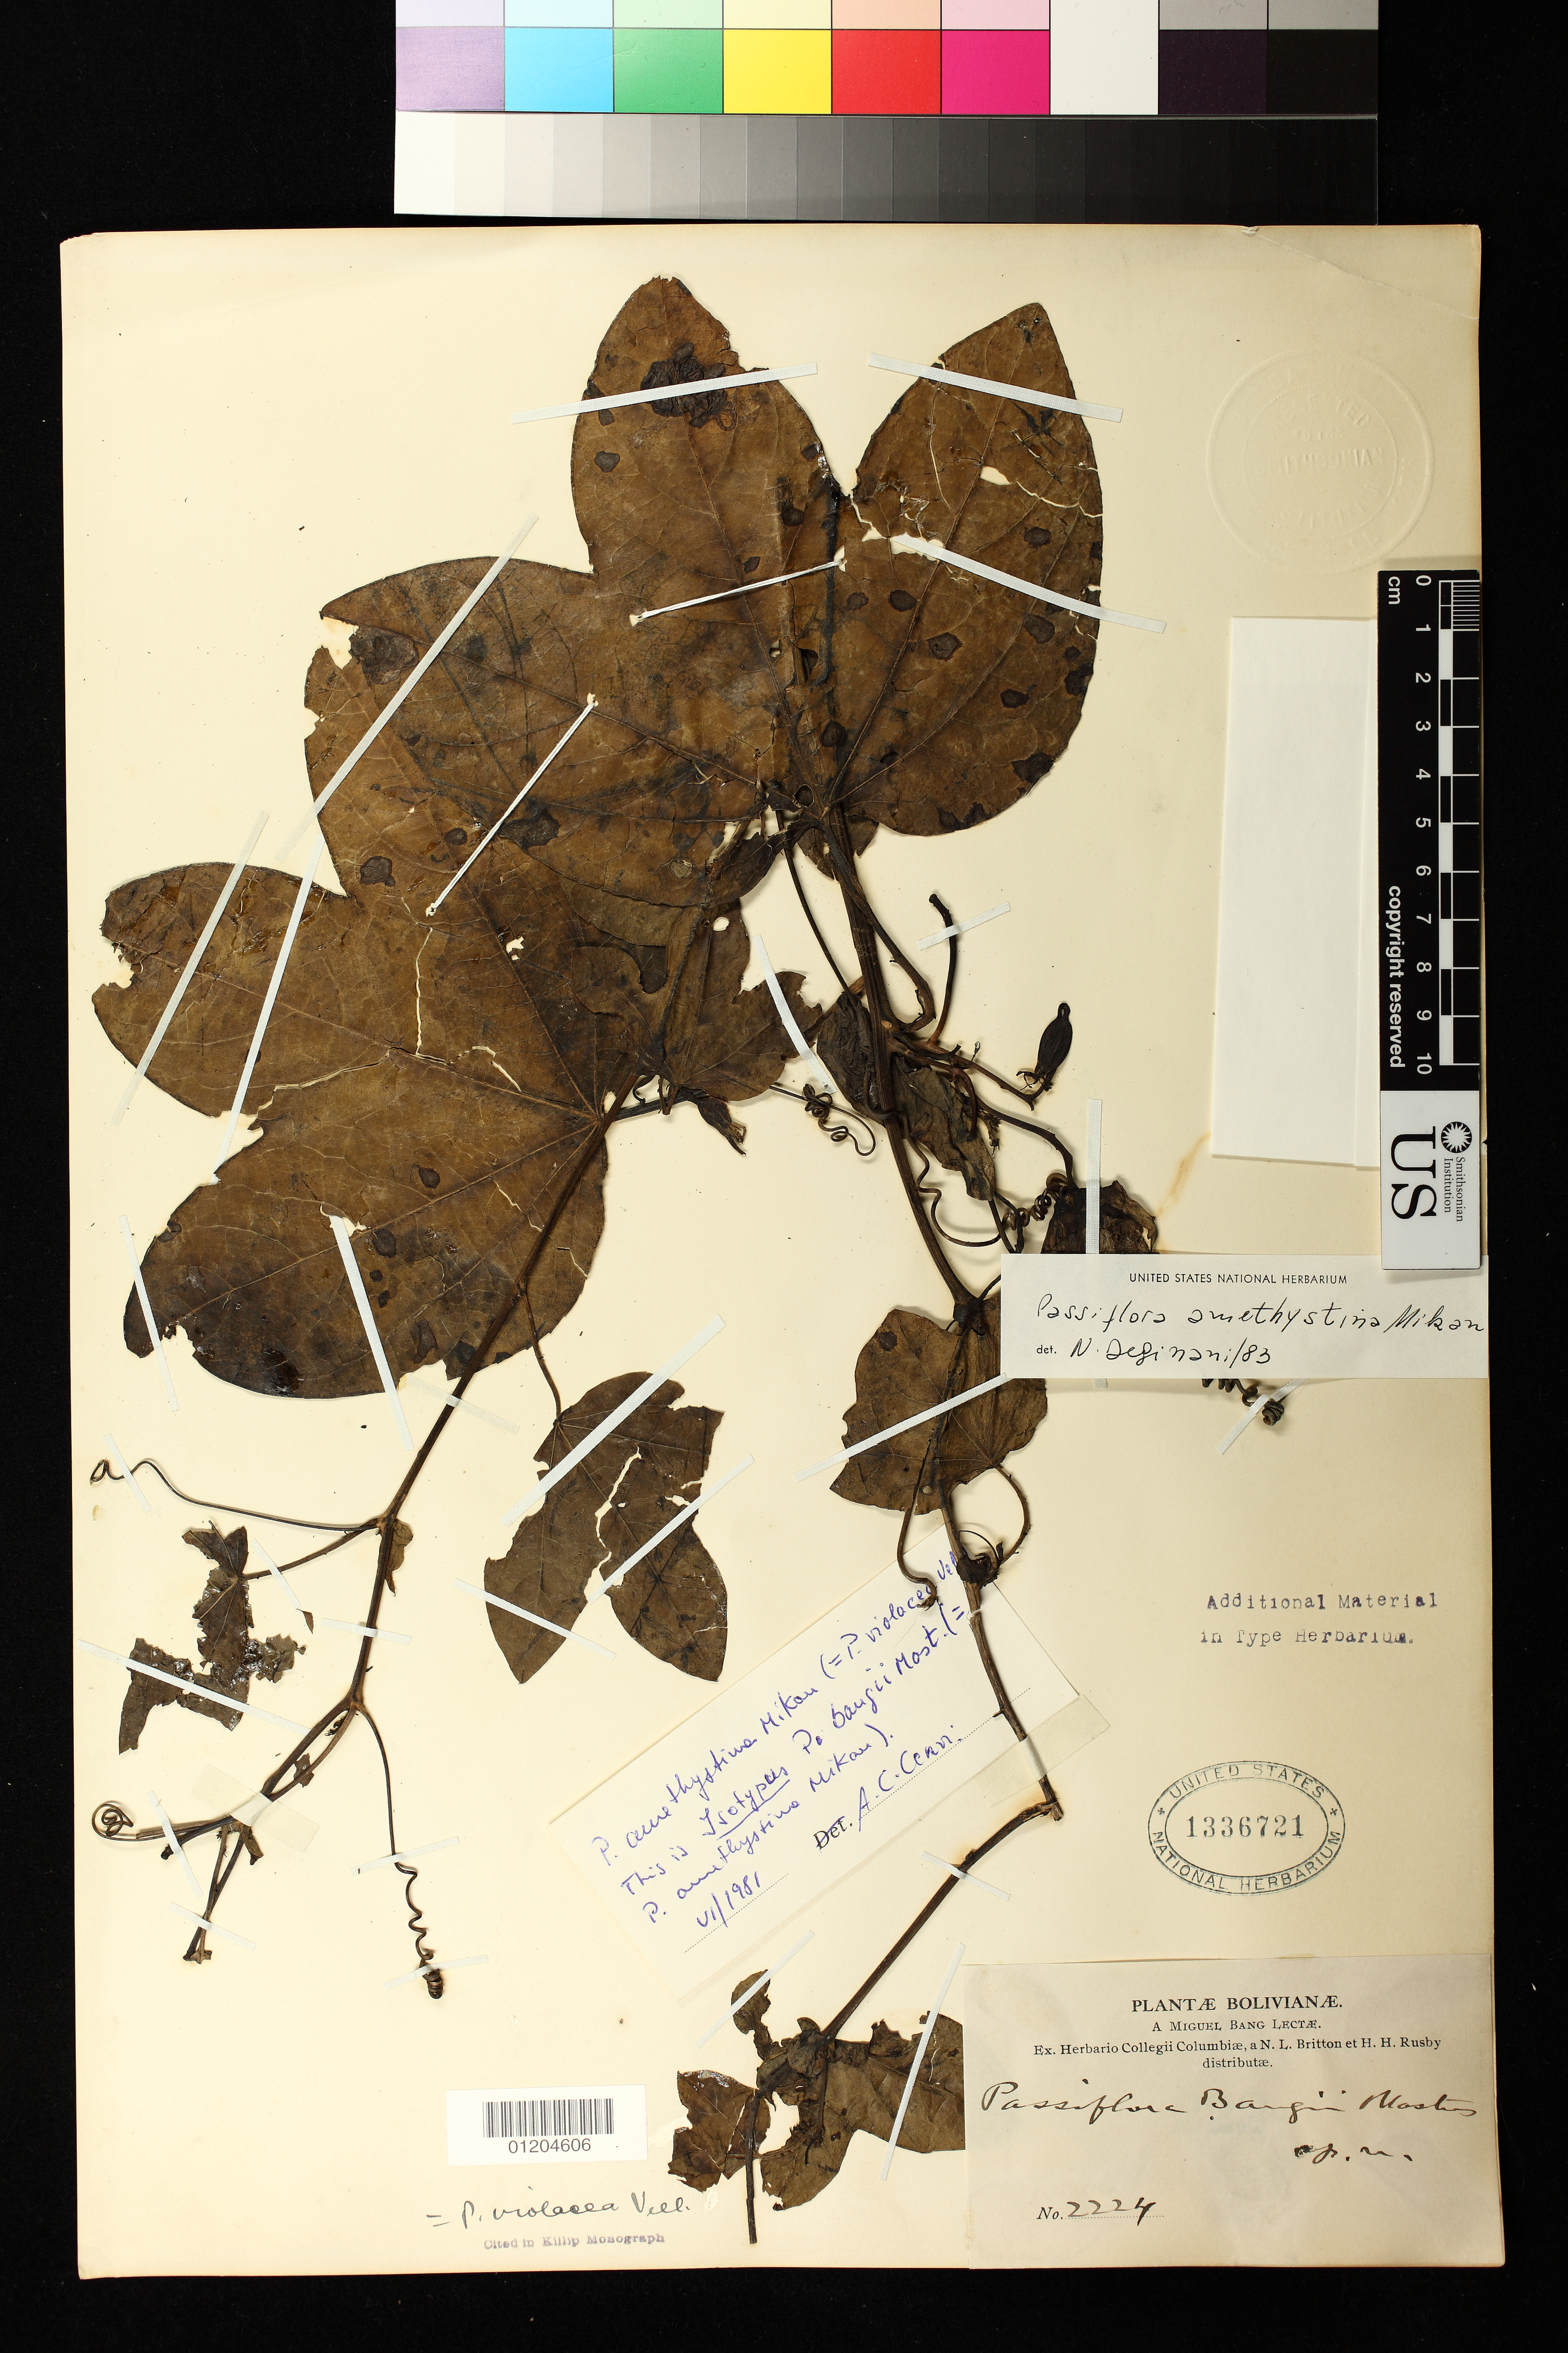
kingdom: Plantae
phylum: Tracheophyta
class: Magnoliopsida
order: Malpighiales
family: Passifloraceae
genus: Passiflora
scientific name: Passiflora amethystina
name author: J.C. Mikan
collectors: M. Bang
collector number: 2224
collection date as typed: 1890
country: Bolivia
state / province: La Paz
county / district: Nor Yungas / Sud Yungas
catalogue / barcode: US 1336721